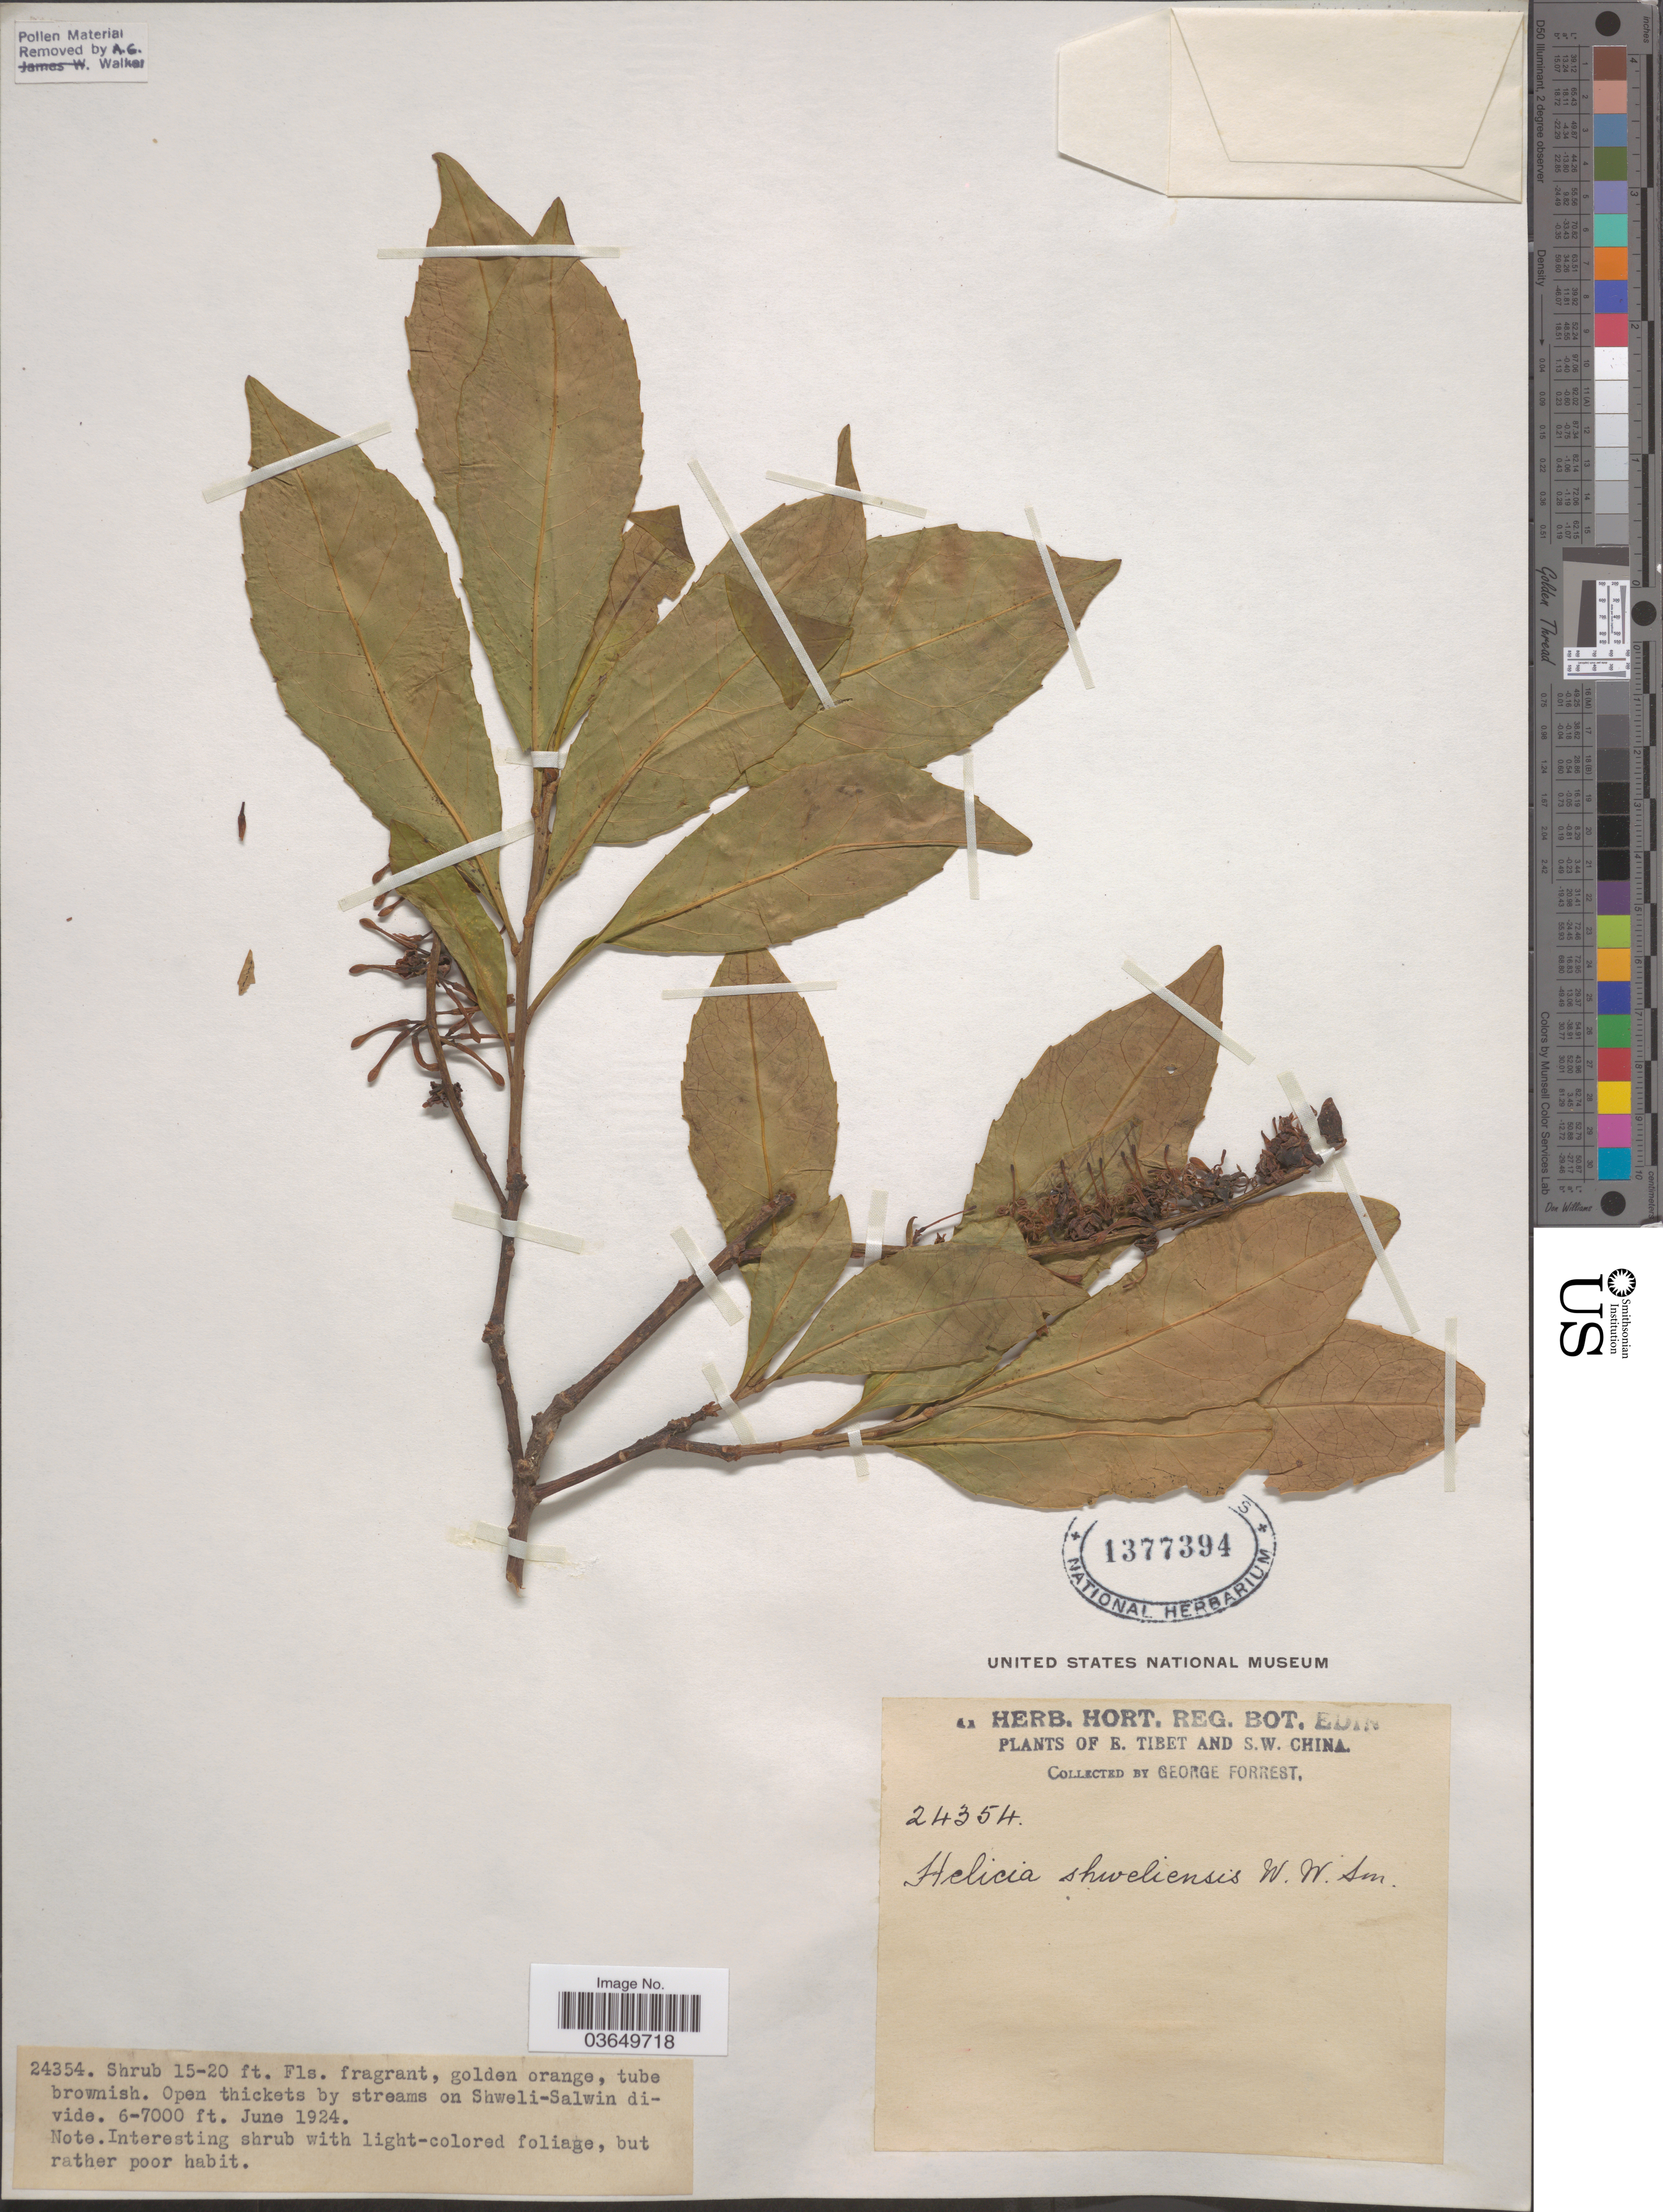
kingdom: Plantae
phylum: Tracheophyta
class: Magnoliopsida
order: Proteales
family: Proteaceae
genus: Helicia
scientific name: Helicia shweliensis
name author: W.W. Sm.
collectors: G. Forrest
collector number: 24354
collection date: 1924-06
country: China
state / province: Xizang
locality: E. Tibet and S. W. China. By streams on Shweli-Salwin divide.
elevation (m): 1829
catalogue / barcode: US 1377394